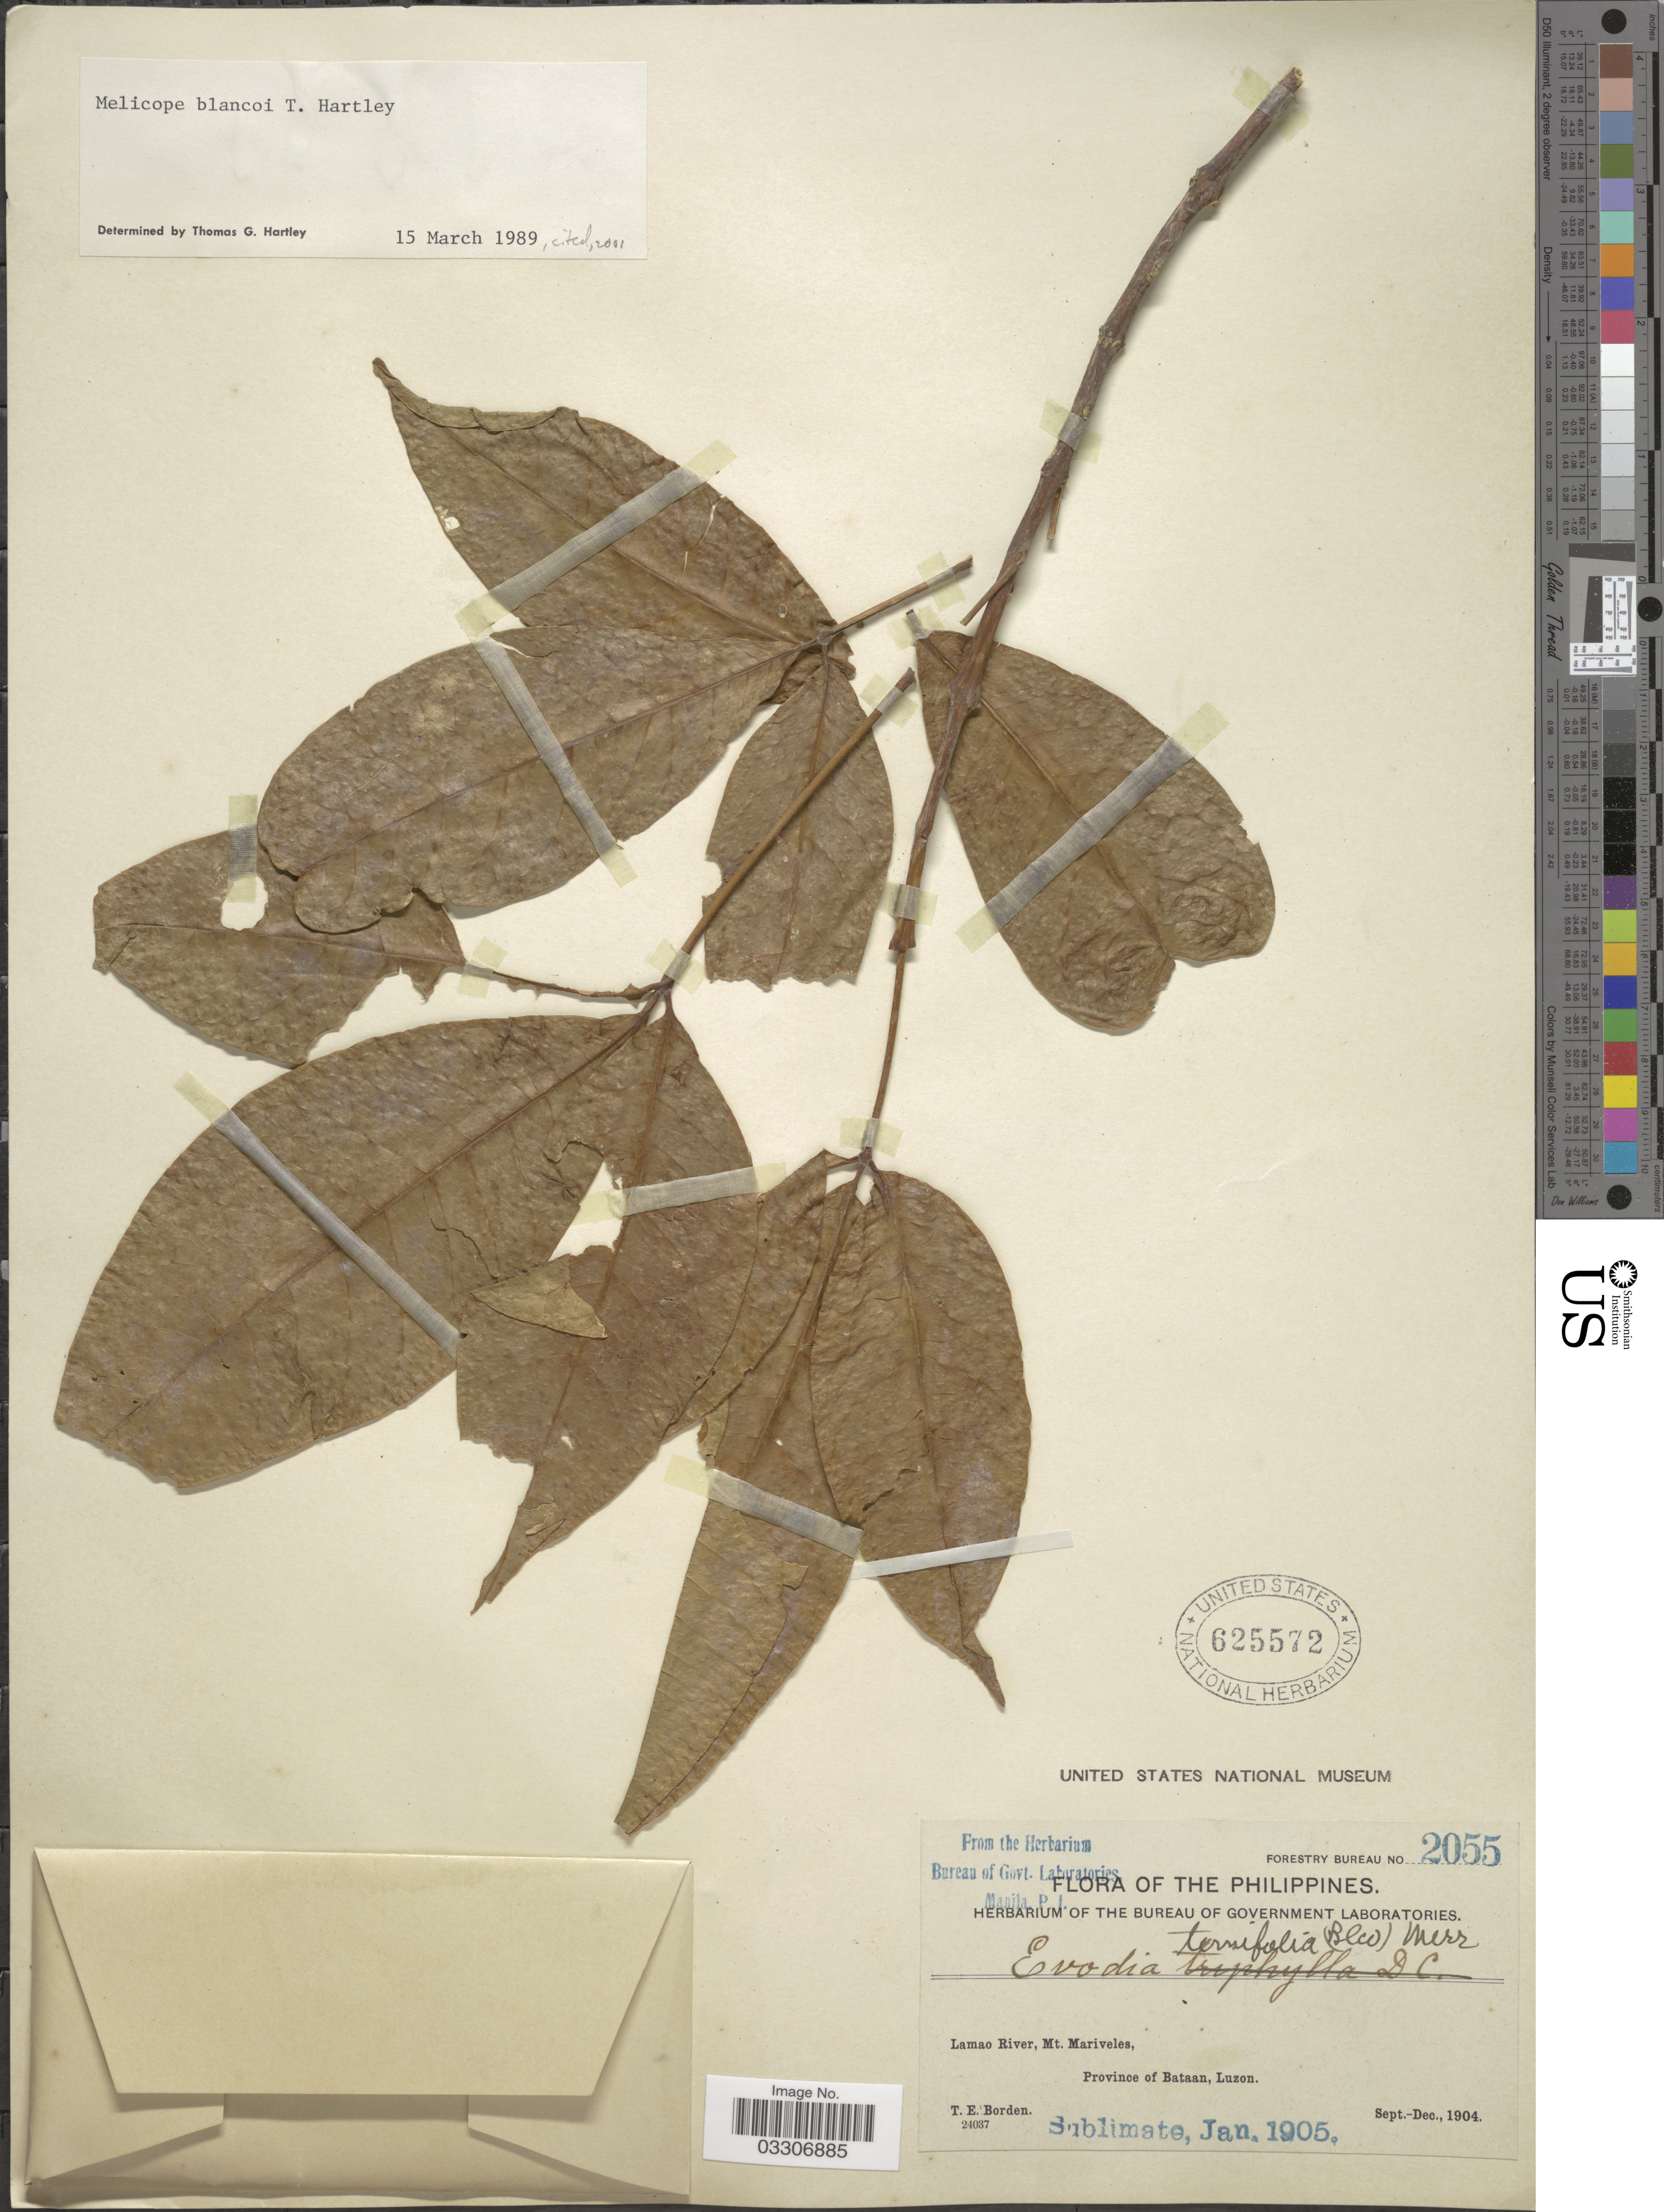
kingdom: Plantae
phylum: Tracheophyta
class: Magnoliopsida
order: Sapindales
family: Rutaceae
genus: Melicope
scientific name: Melicope blancoi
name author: T.G. Hartley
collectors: T. E. Borden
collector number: Forestry Bureau 2055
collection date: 1904-09/1904-12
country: Philippines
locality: Lamao River, Mt. Mariveles, Province of Bataan, Luzon.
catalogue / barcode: US 625572